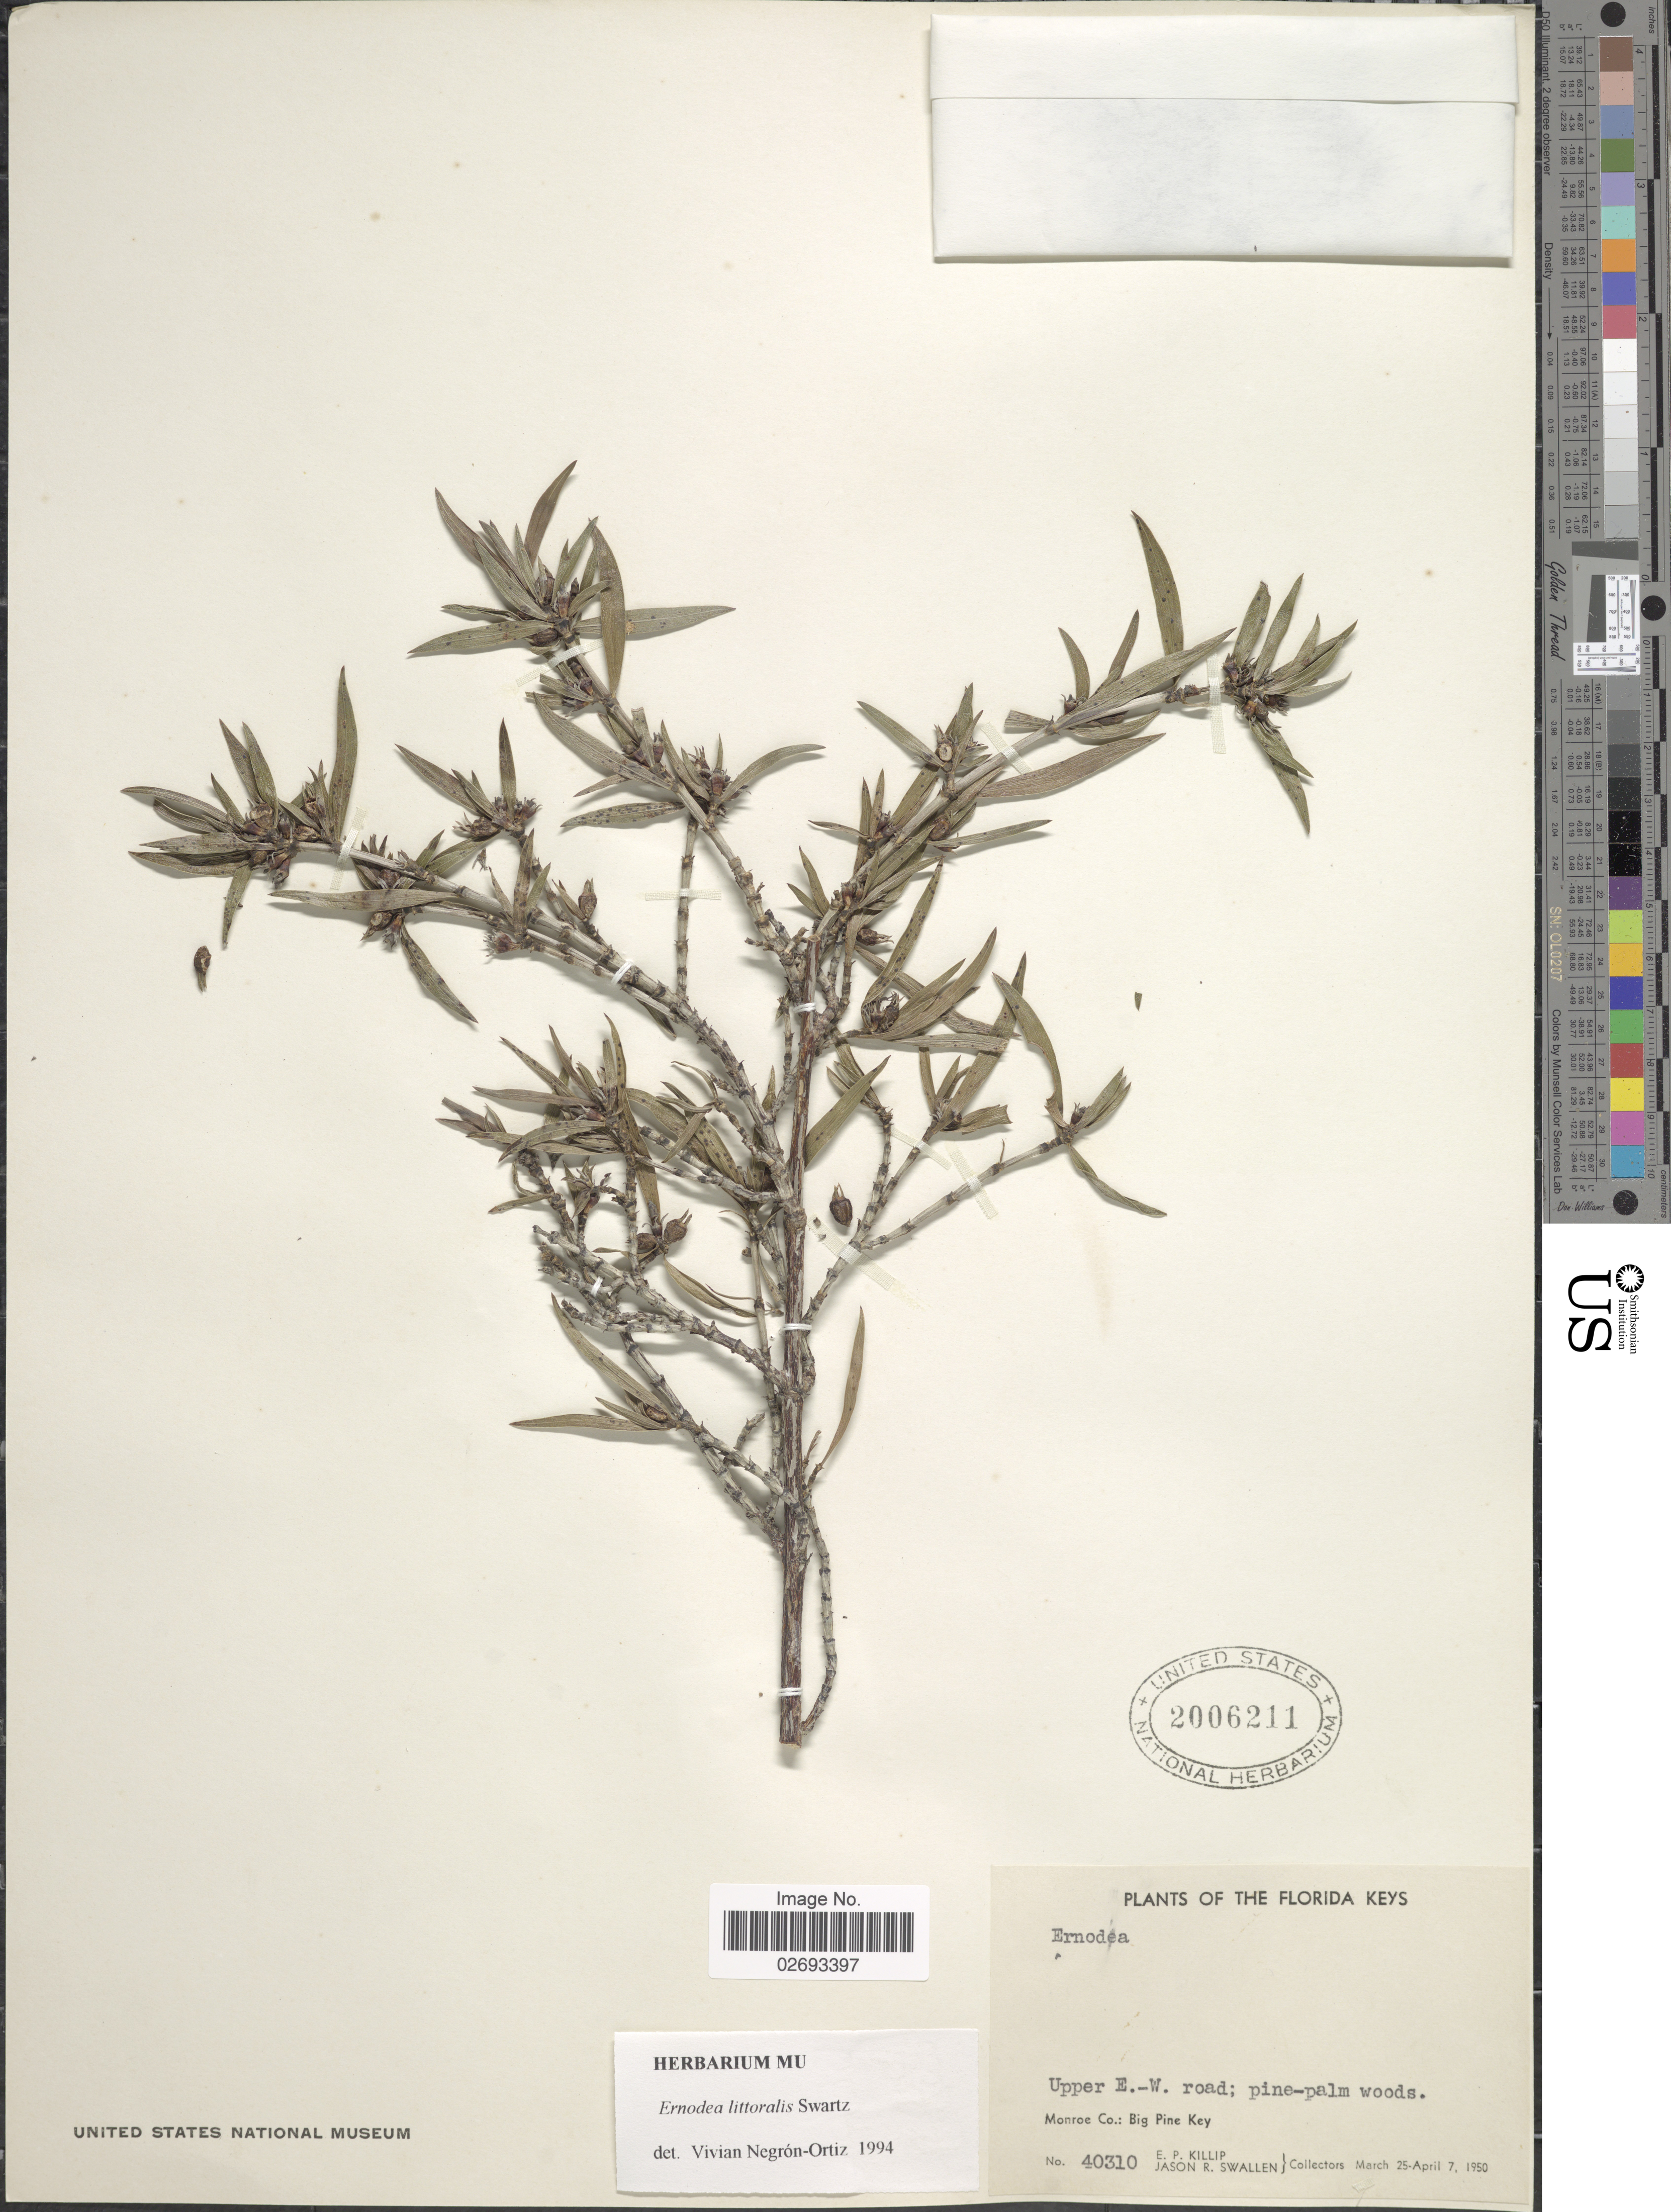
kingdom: Plantae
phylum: Tracheophyta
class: Magnoliopsida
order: Gentianales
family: Rubiaceae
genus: Ernodea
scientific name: Ernodea littoralis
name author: Sw.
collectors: E. P. Killip & J. R. Swallen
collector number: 40310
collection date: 1950-03-25/1950-04-07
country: United States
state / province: Florida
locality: Florida Keys. Upper E.-W road. Monroe Co.: Big Pine Key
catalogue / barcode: US 2006211